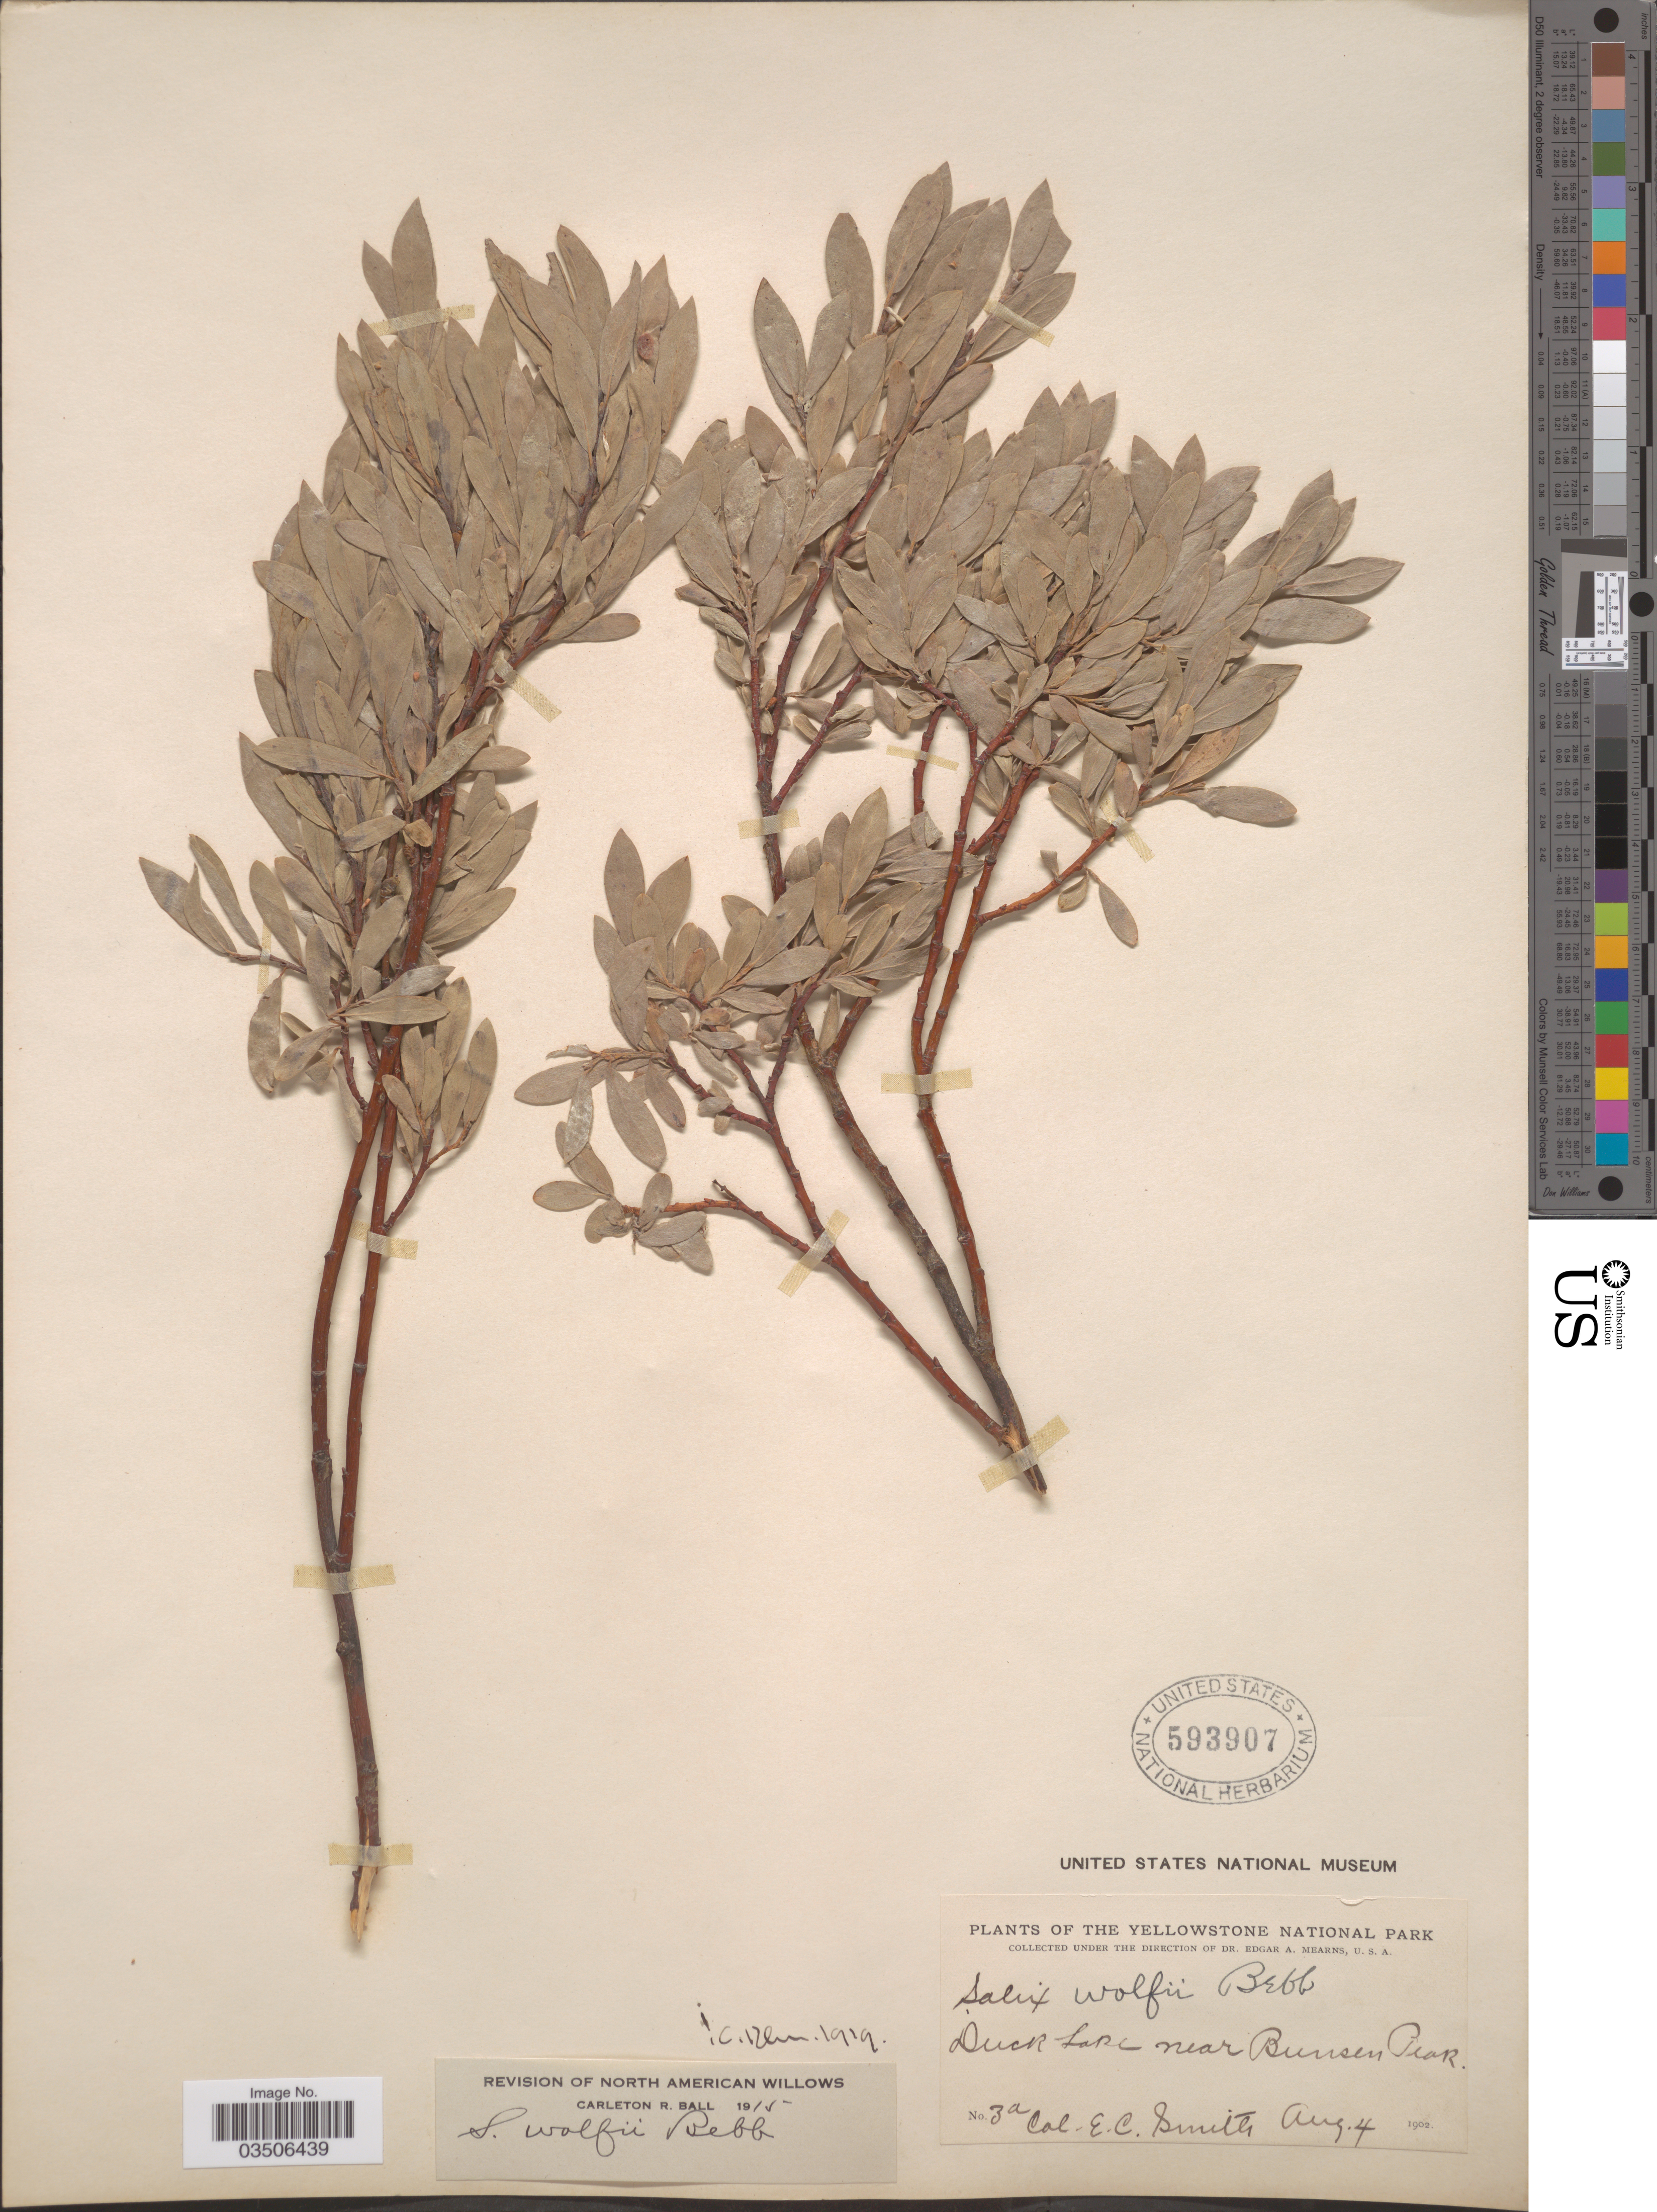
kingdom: Plantae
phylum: Tracheophyta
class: Magnoliopsida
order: Malpighiales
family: Salicaceae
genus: Salix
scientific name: Salix wolfii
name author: Bebb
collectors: E. Smith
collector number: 3a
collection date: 1902-08-04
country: United States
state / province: Wyoming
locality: The Yellowstone National Park. Duck Lake near Bunsen Peak.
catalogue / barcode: US 593907